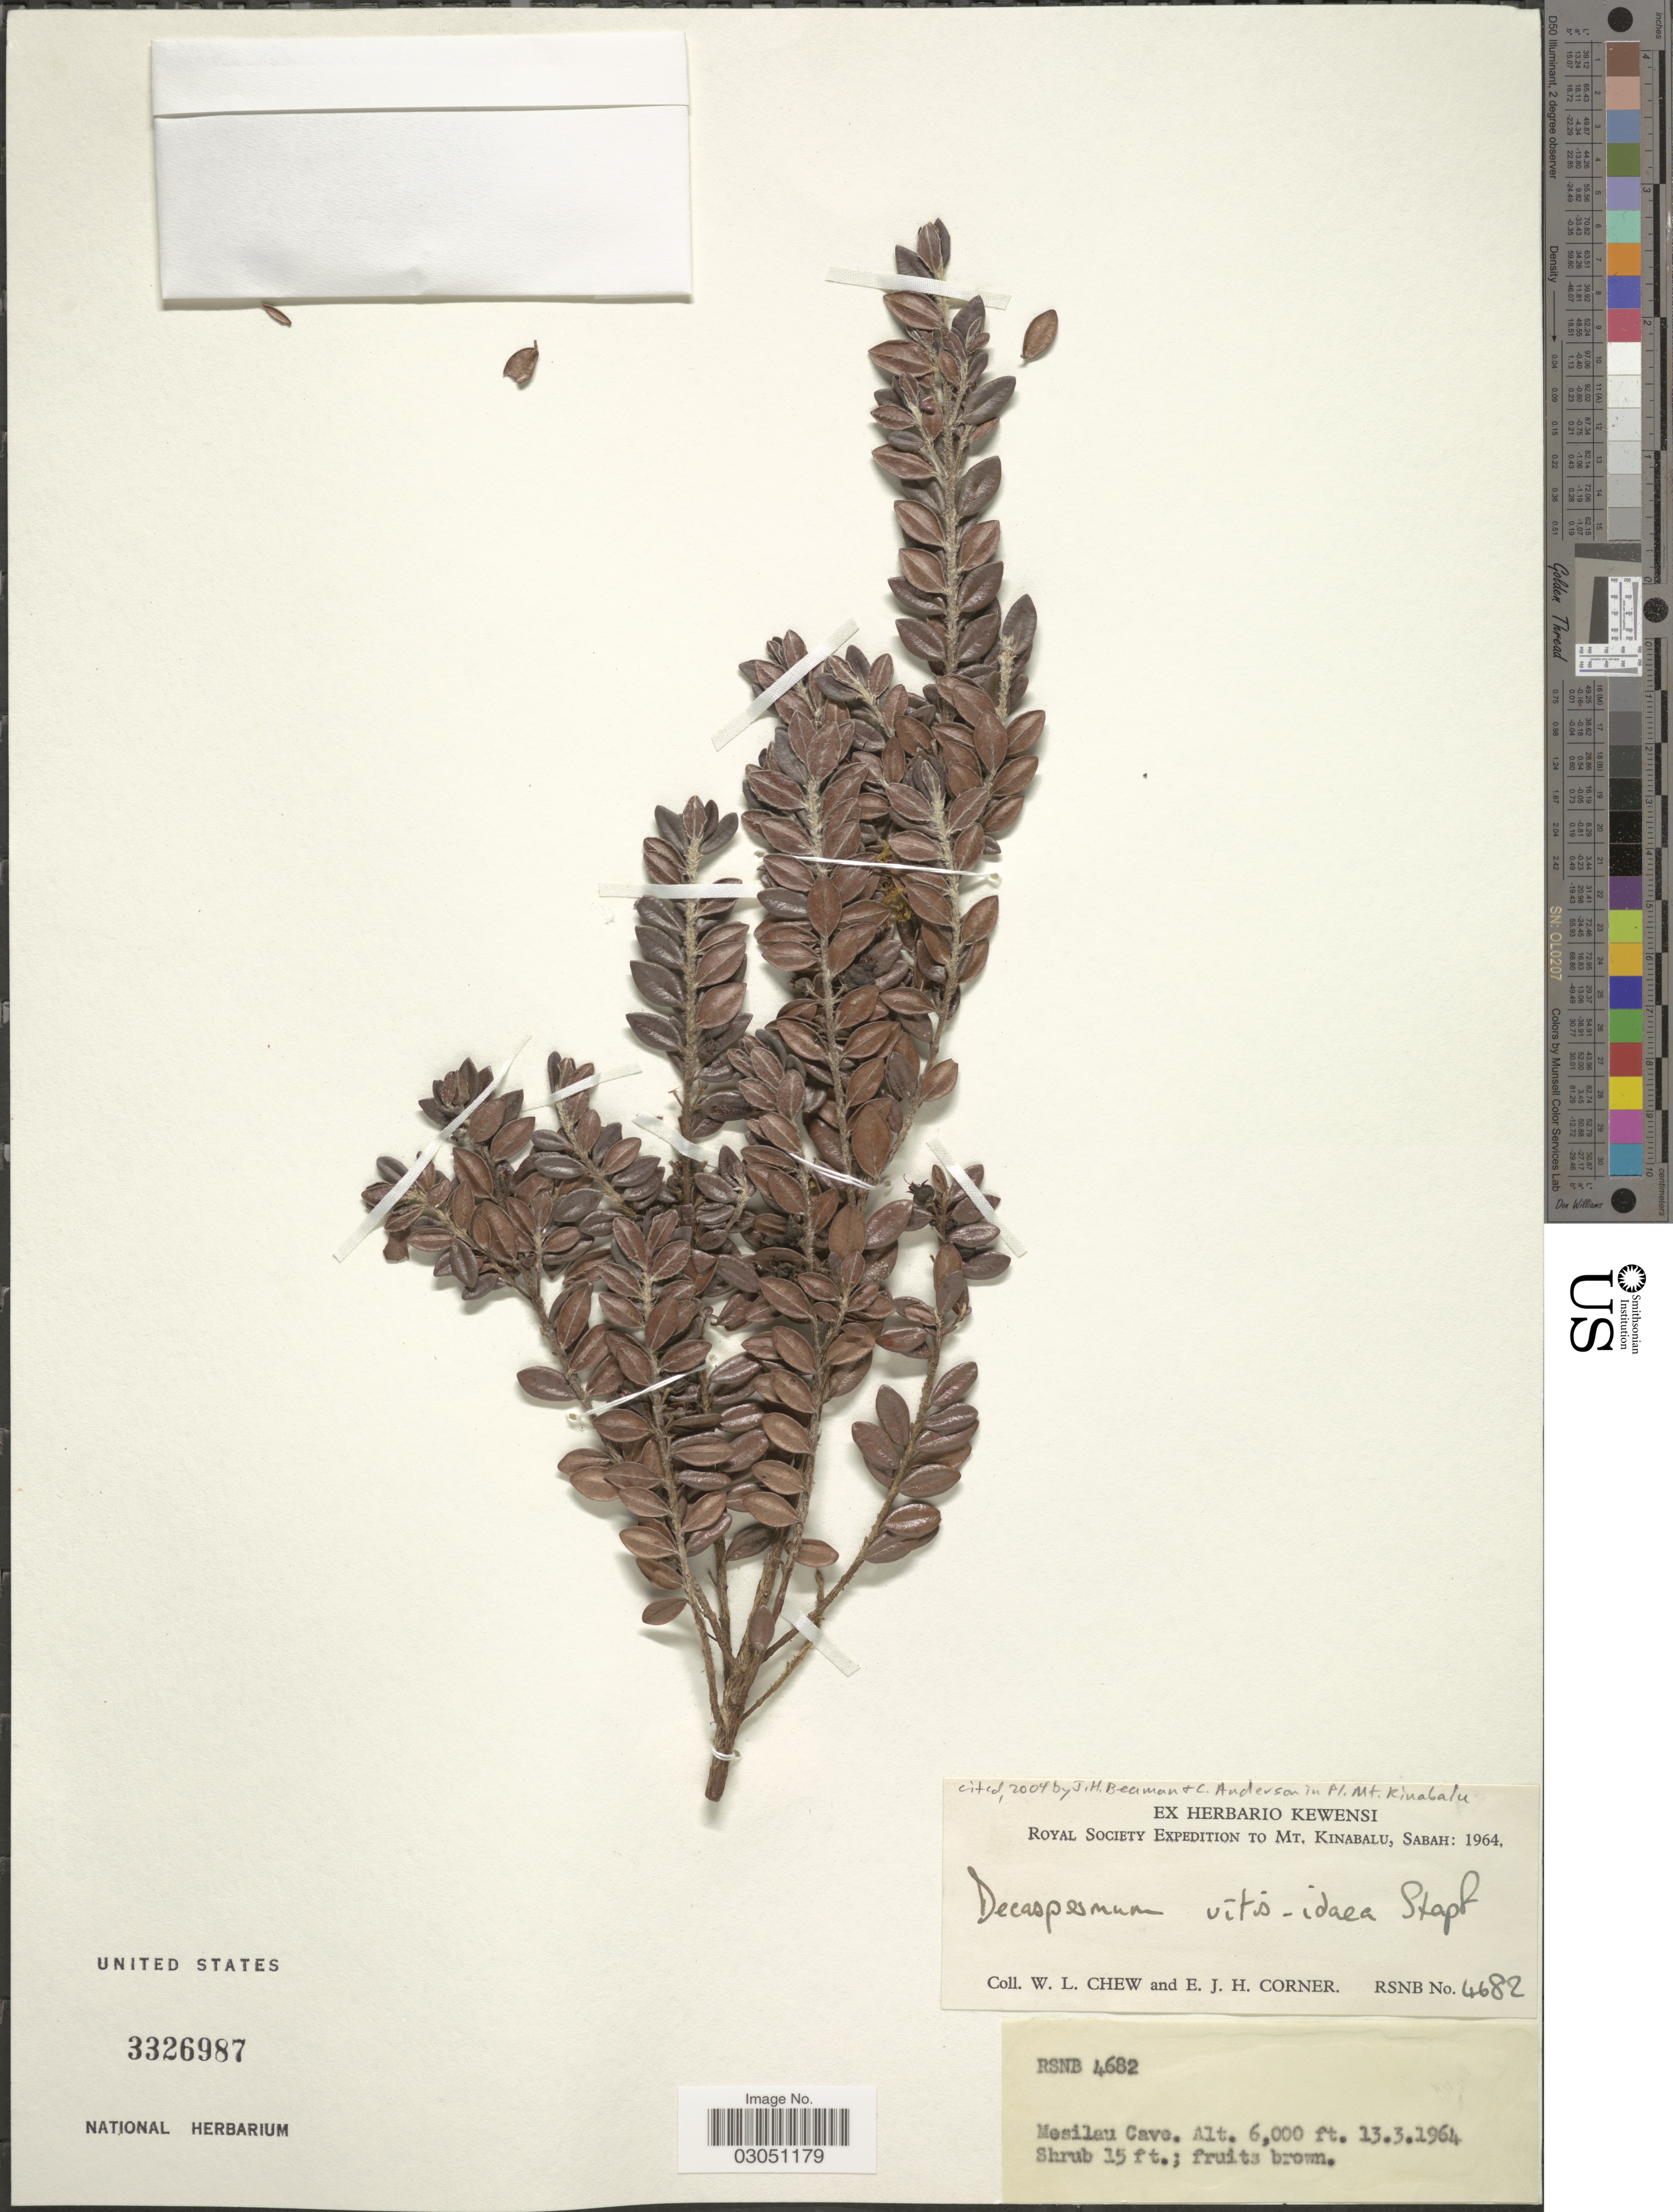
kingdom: Plantae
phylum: Tracheophyta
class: Magnoliopsida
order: Myrtales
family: Myrtaceae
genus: Decaspermum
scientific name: Decaspermum vitis-idaea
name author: Stapf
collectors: W. Chew & E. Corner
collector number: RSNB4682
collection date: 1964-03-13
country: Malaysia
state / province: Sabah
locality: Mt. Kinabalu, Sabah. Mesilau Cave.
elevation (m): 1829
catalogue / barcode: US 3326987